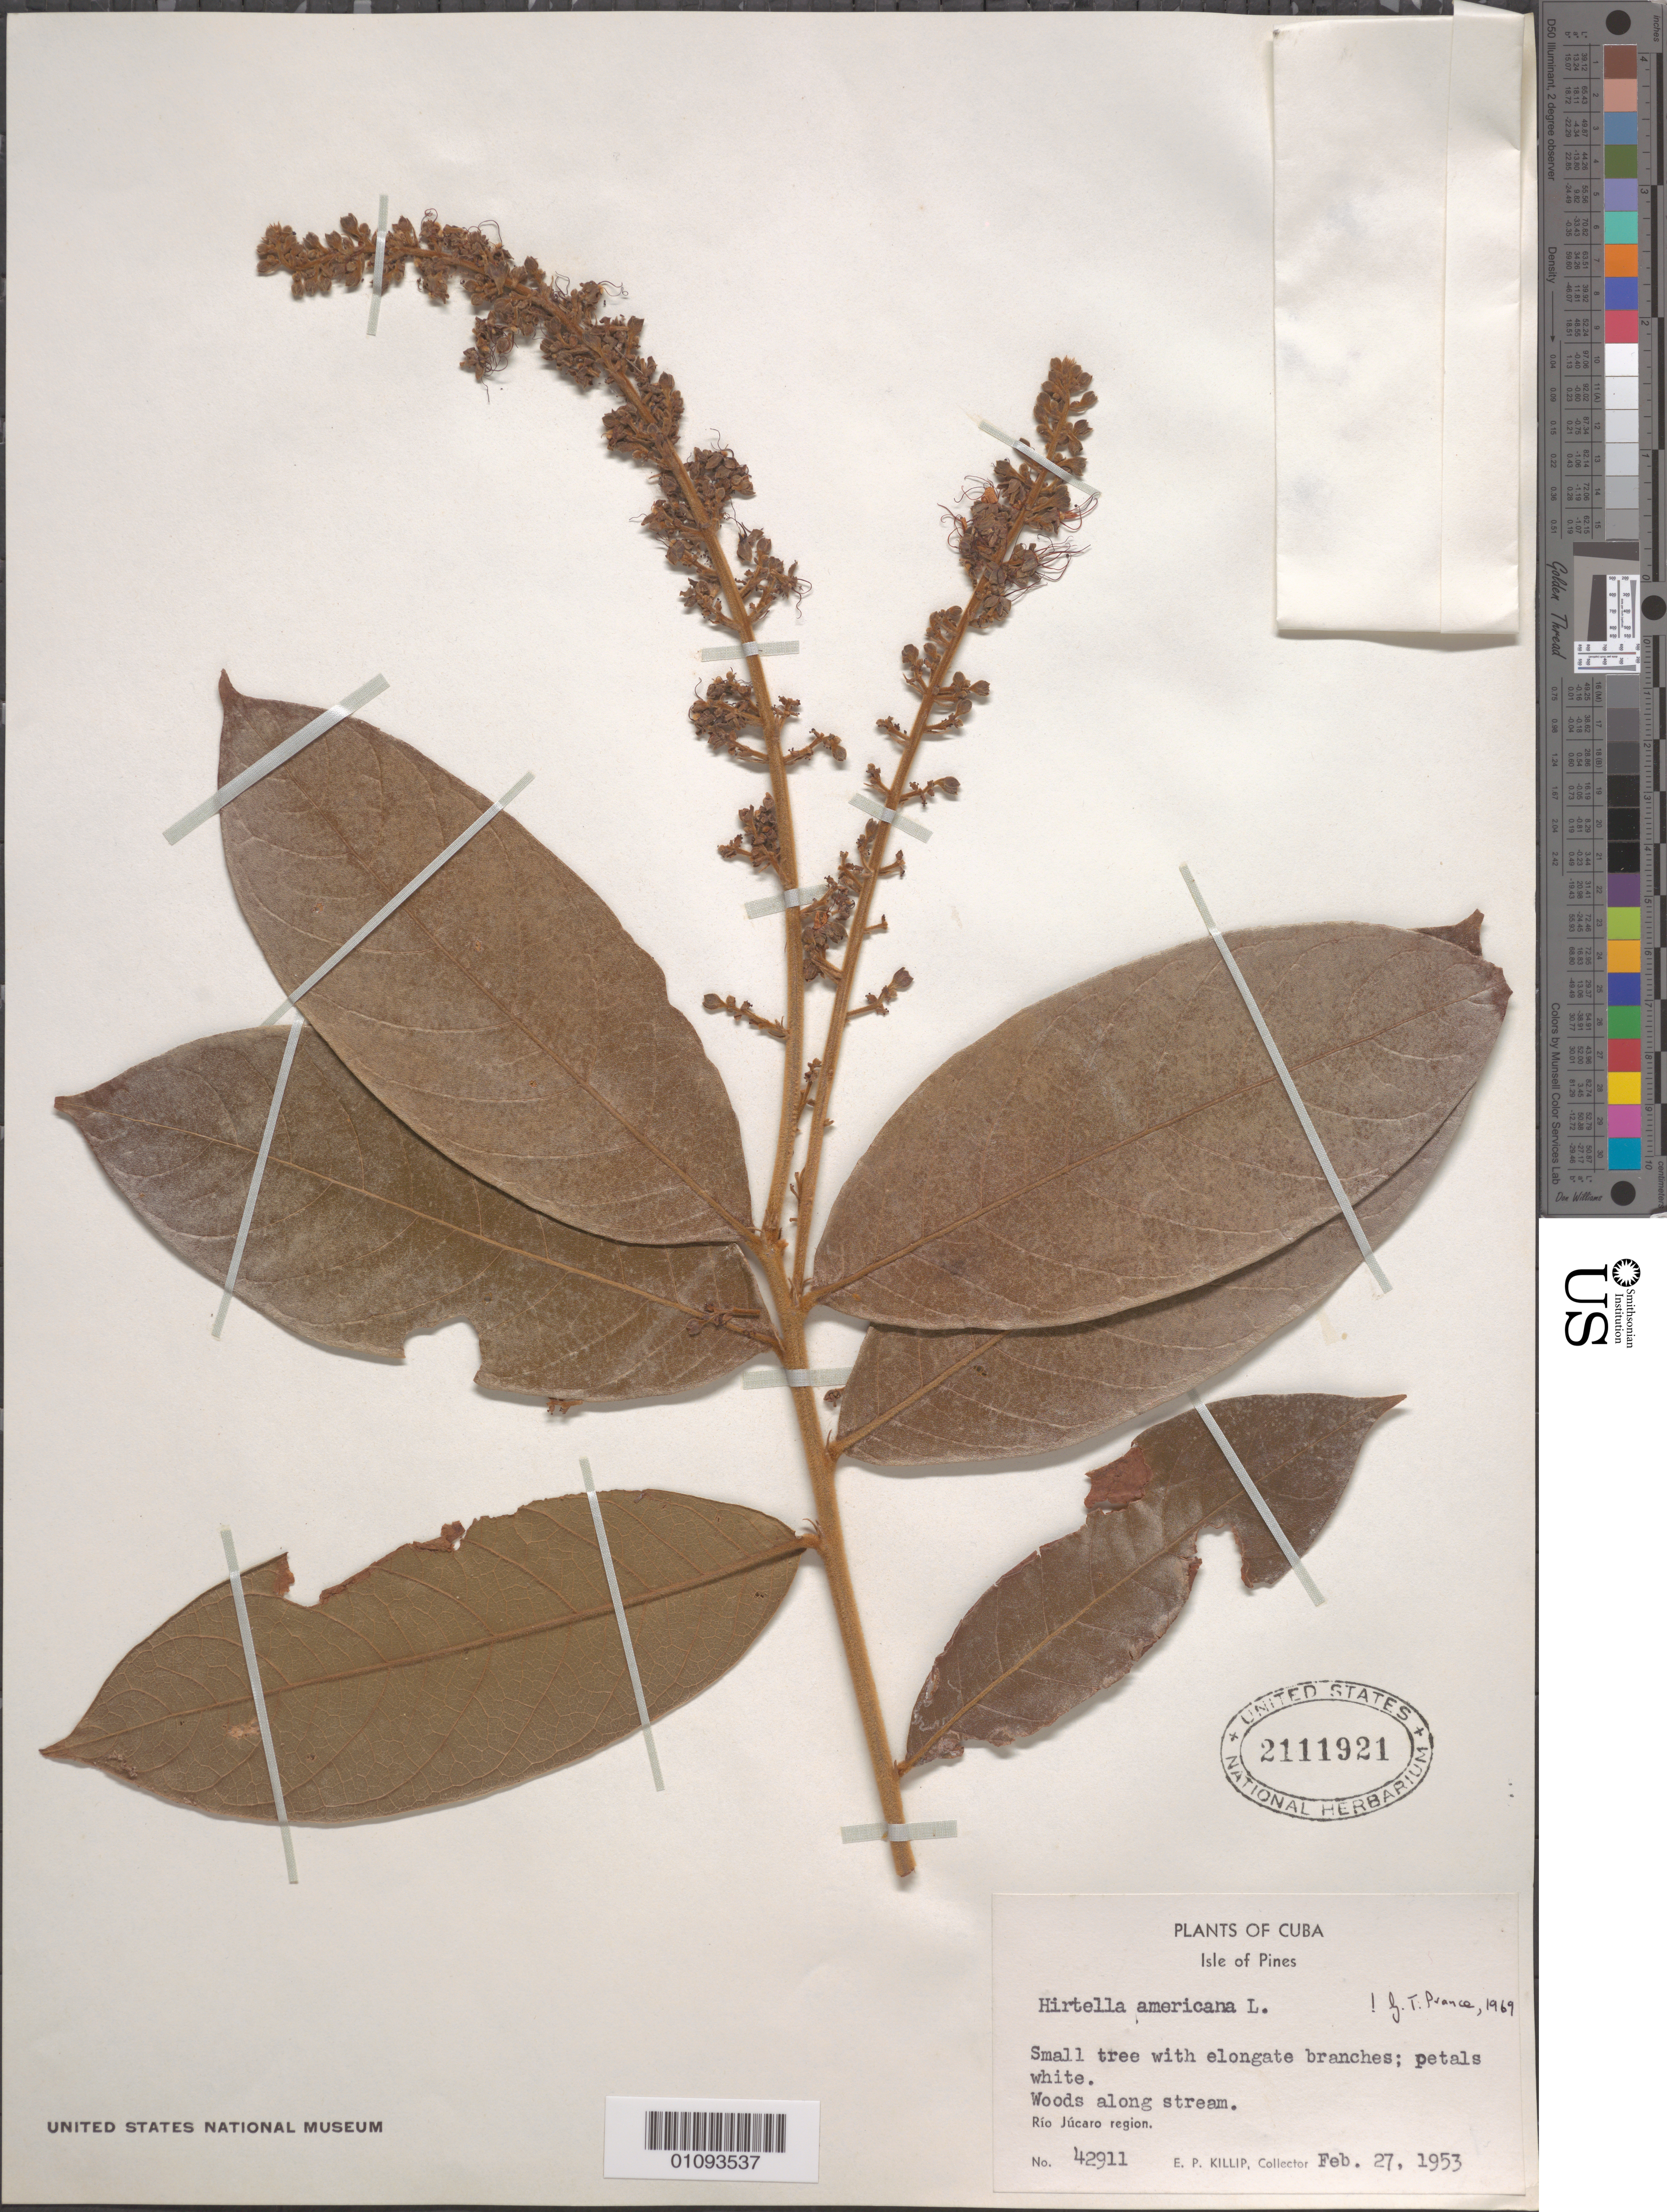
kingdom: Plantae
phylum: Tracheophyta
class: Magnoliopsida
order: Malpighiales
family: Chrysobalanaceae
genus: Hirtella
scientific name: Hirtella americana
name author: L.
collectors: E. P. Killip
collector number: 42911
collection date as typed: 27 Feb 1953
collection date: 1953-02-27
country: Cuba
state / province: Isla de La Juventud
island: Isla de la Juventud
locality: Rio Jucaro region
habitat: Woods along stream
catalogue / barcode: US 2111921